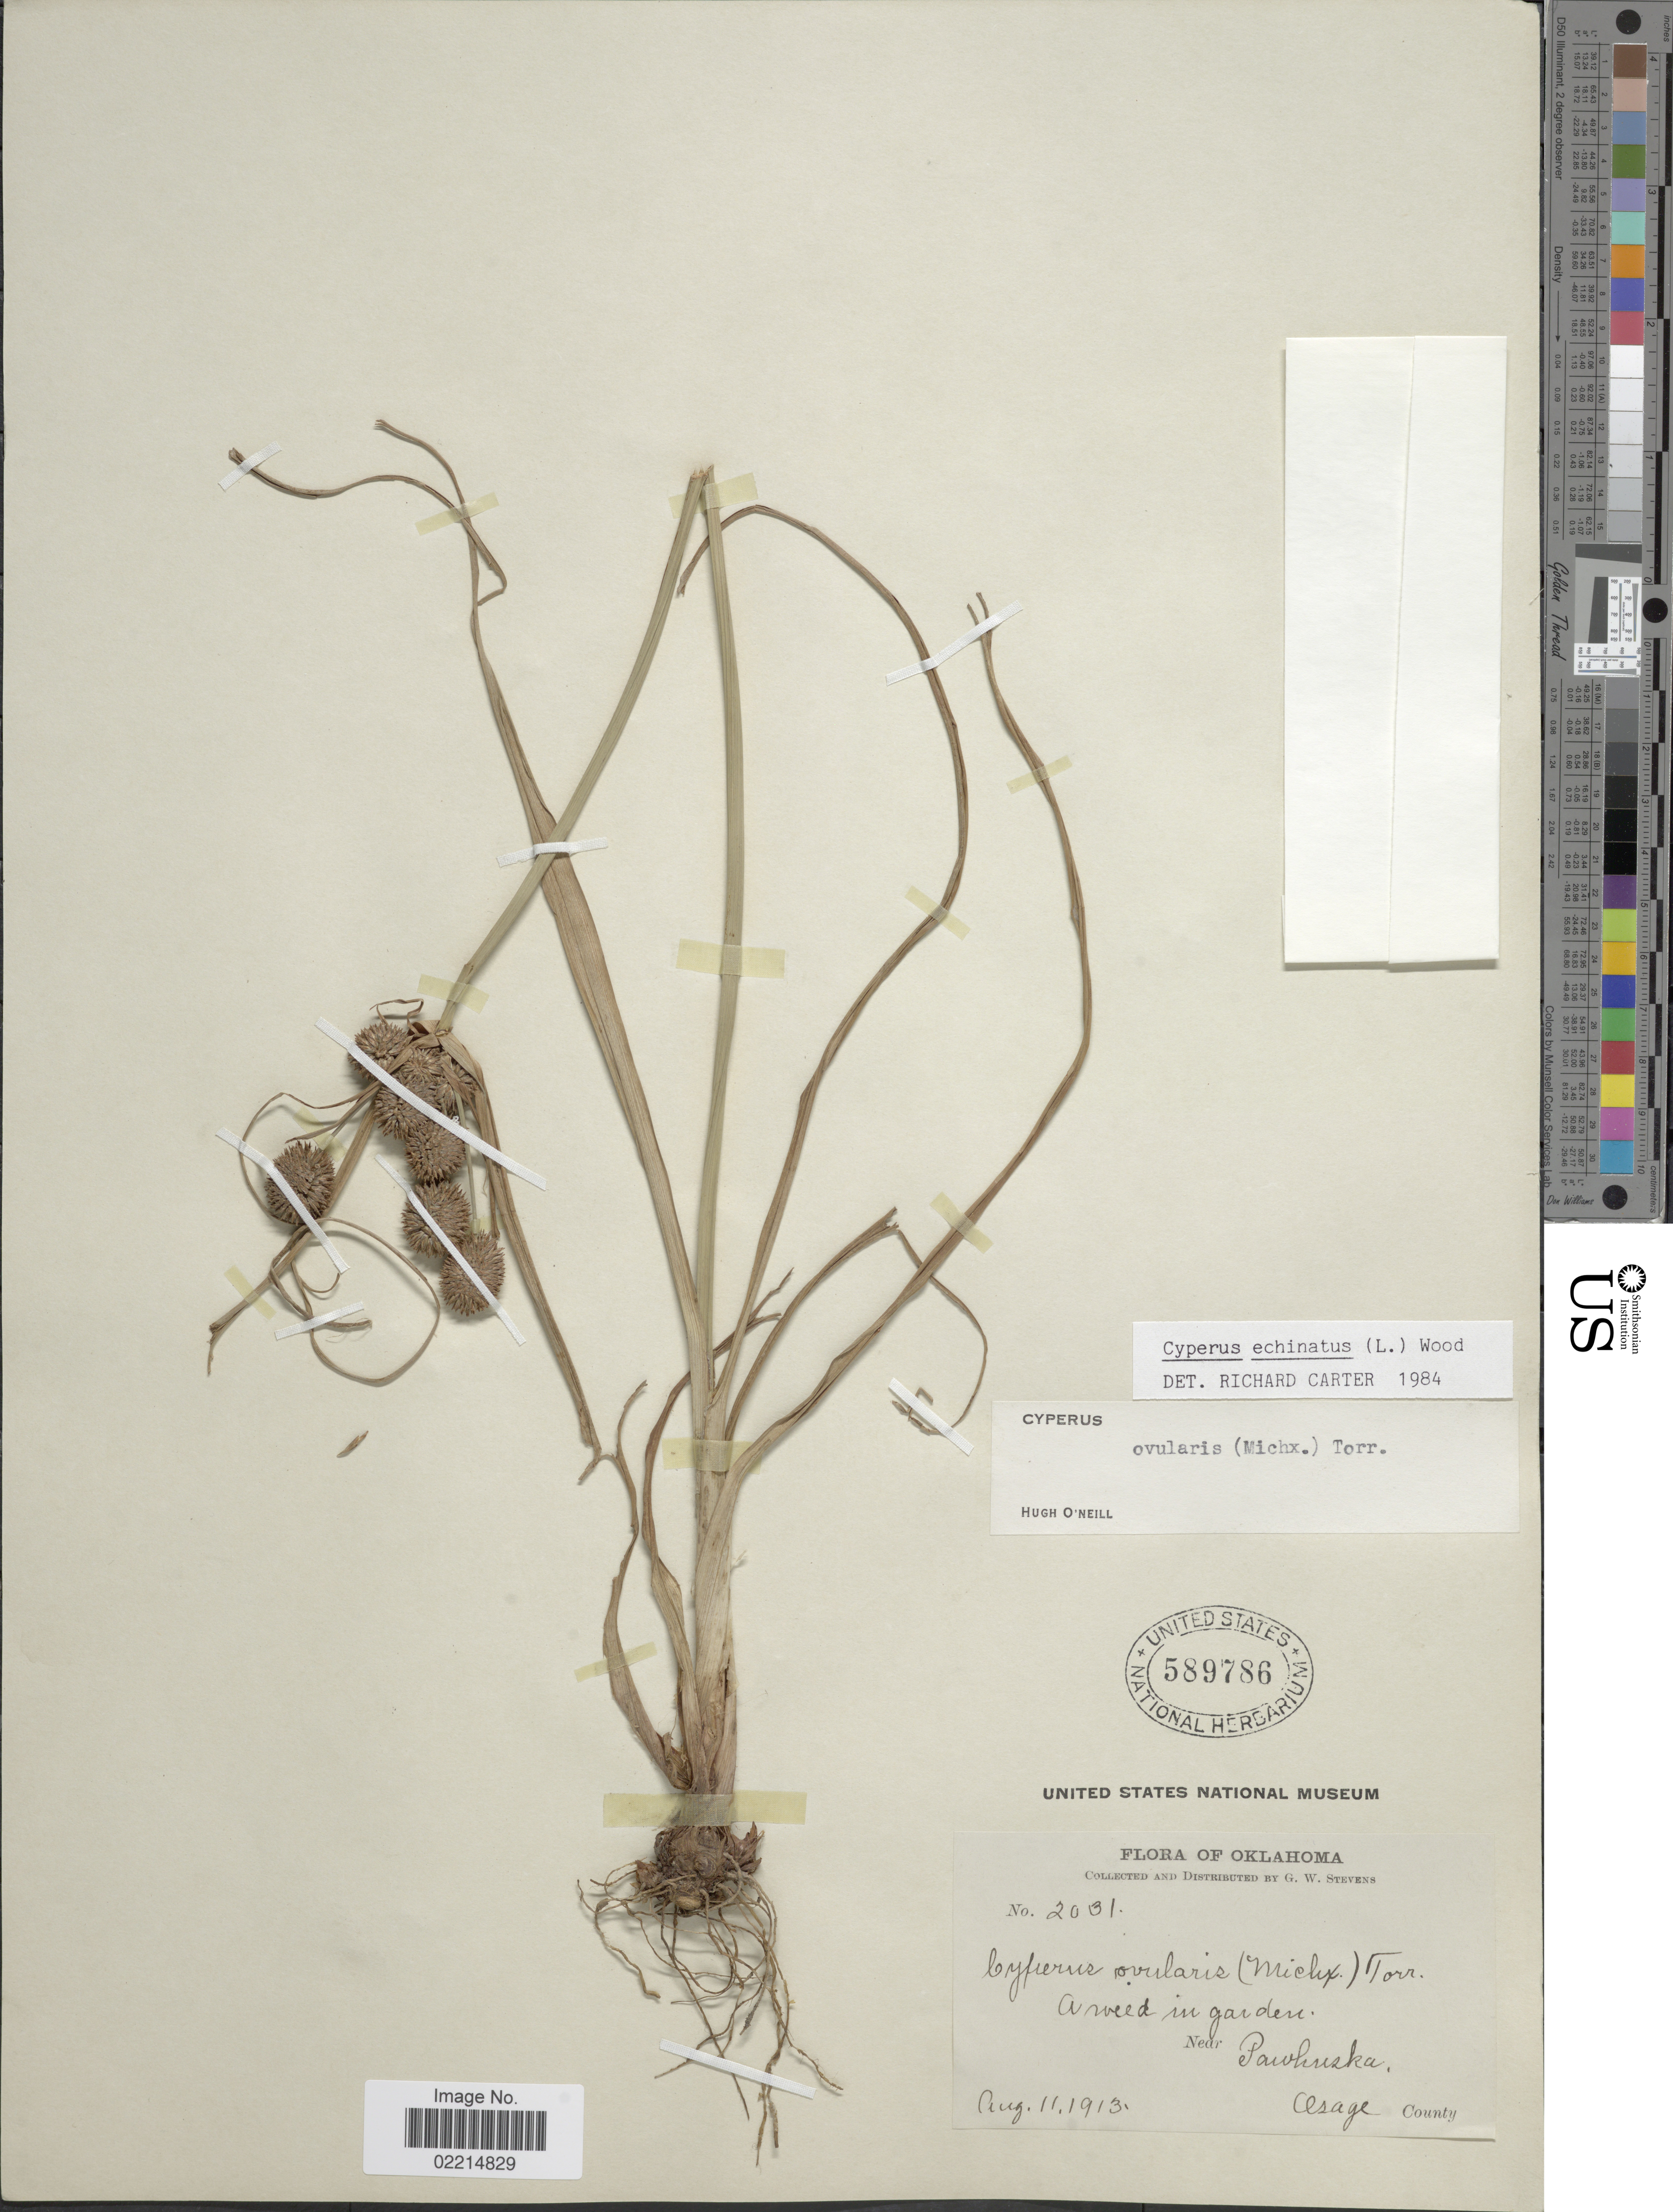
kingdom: Plantae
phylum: Tracheophyta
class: Liliopsida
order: Poales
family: Cyperaceae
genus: Cyperus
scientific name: Cyperus echinatus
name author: (L.) Alph. Wood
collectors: G. W. Stevens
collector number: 2031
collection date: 1913-08-11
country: United States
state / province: Oklahoma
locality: Near Pawhuska, Asage County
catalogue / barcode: US 589786